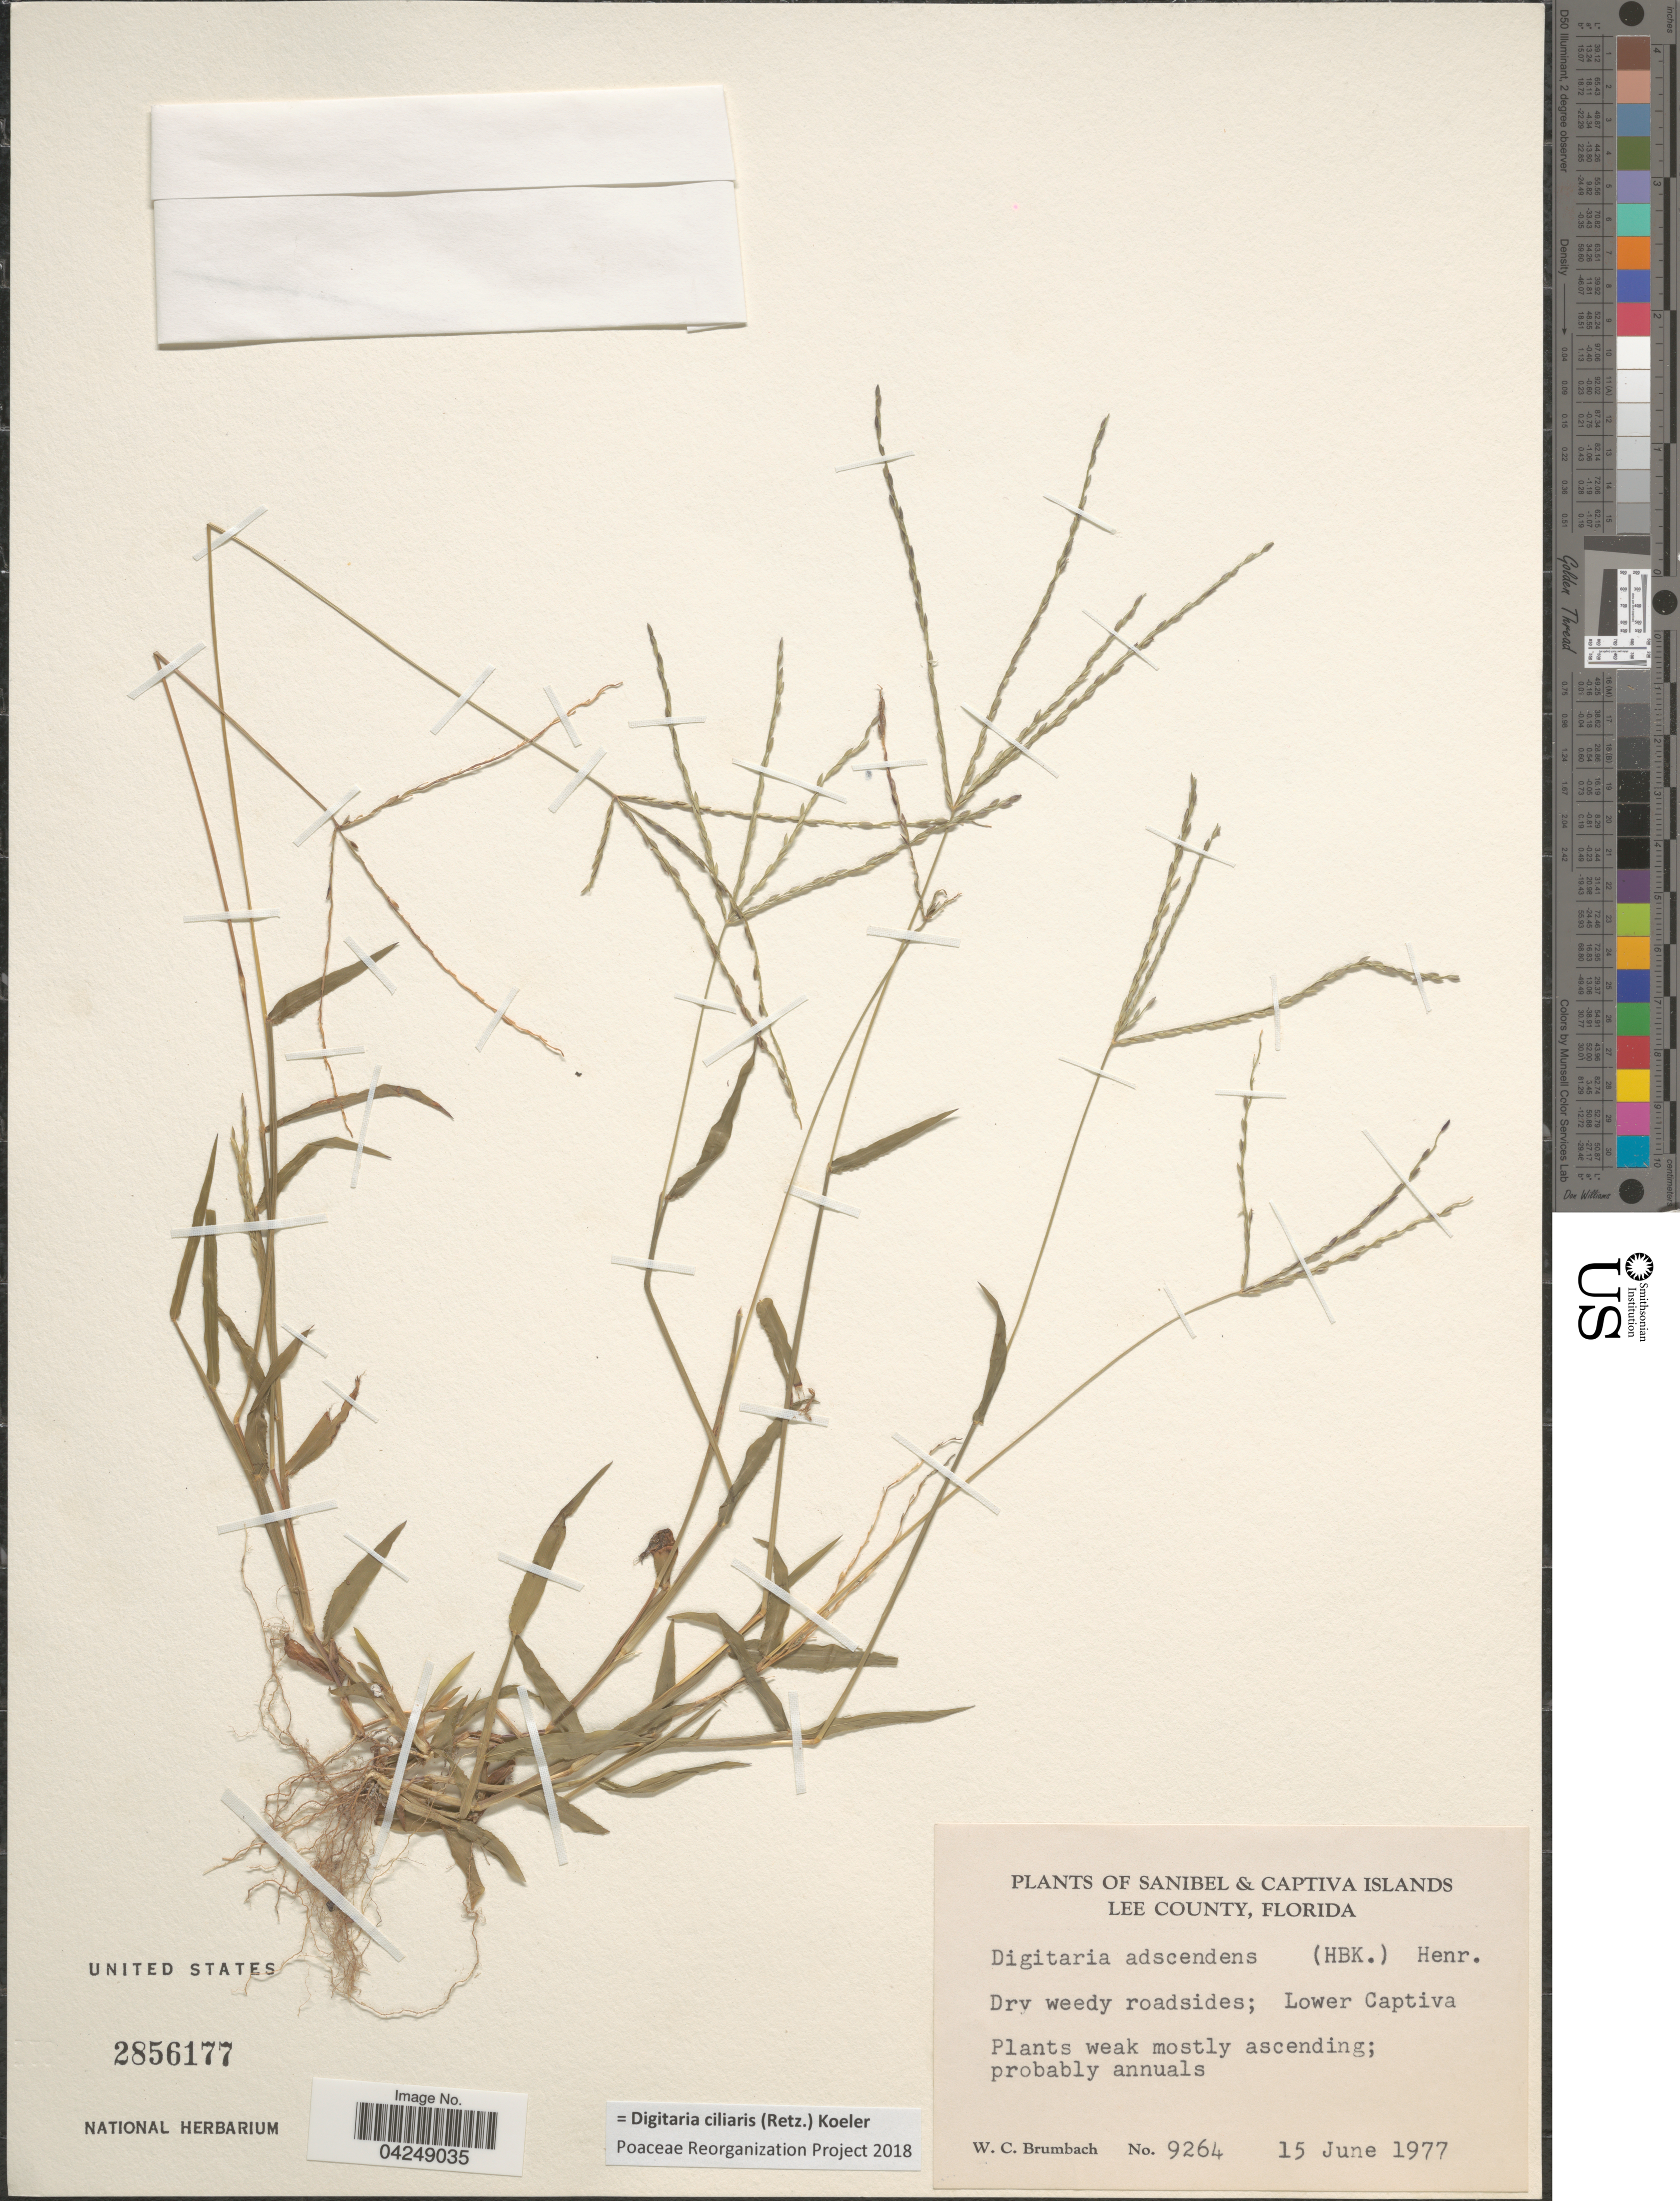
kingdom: Plantae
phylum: Tracheophyta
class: Liliopsida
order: Poales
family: Poaceae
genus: Digitaria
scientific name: Digitaria ciliaris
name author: (Retz.) Koeler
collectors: W. C. Brumbach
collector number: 9264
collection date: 1977-06-15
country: United States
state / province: Florida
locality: Sanibel & Captiva Islands. Lee County. Dry weedy roadsides; Lower Captiva.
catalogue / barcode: US 2856177